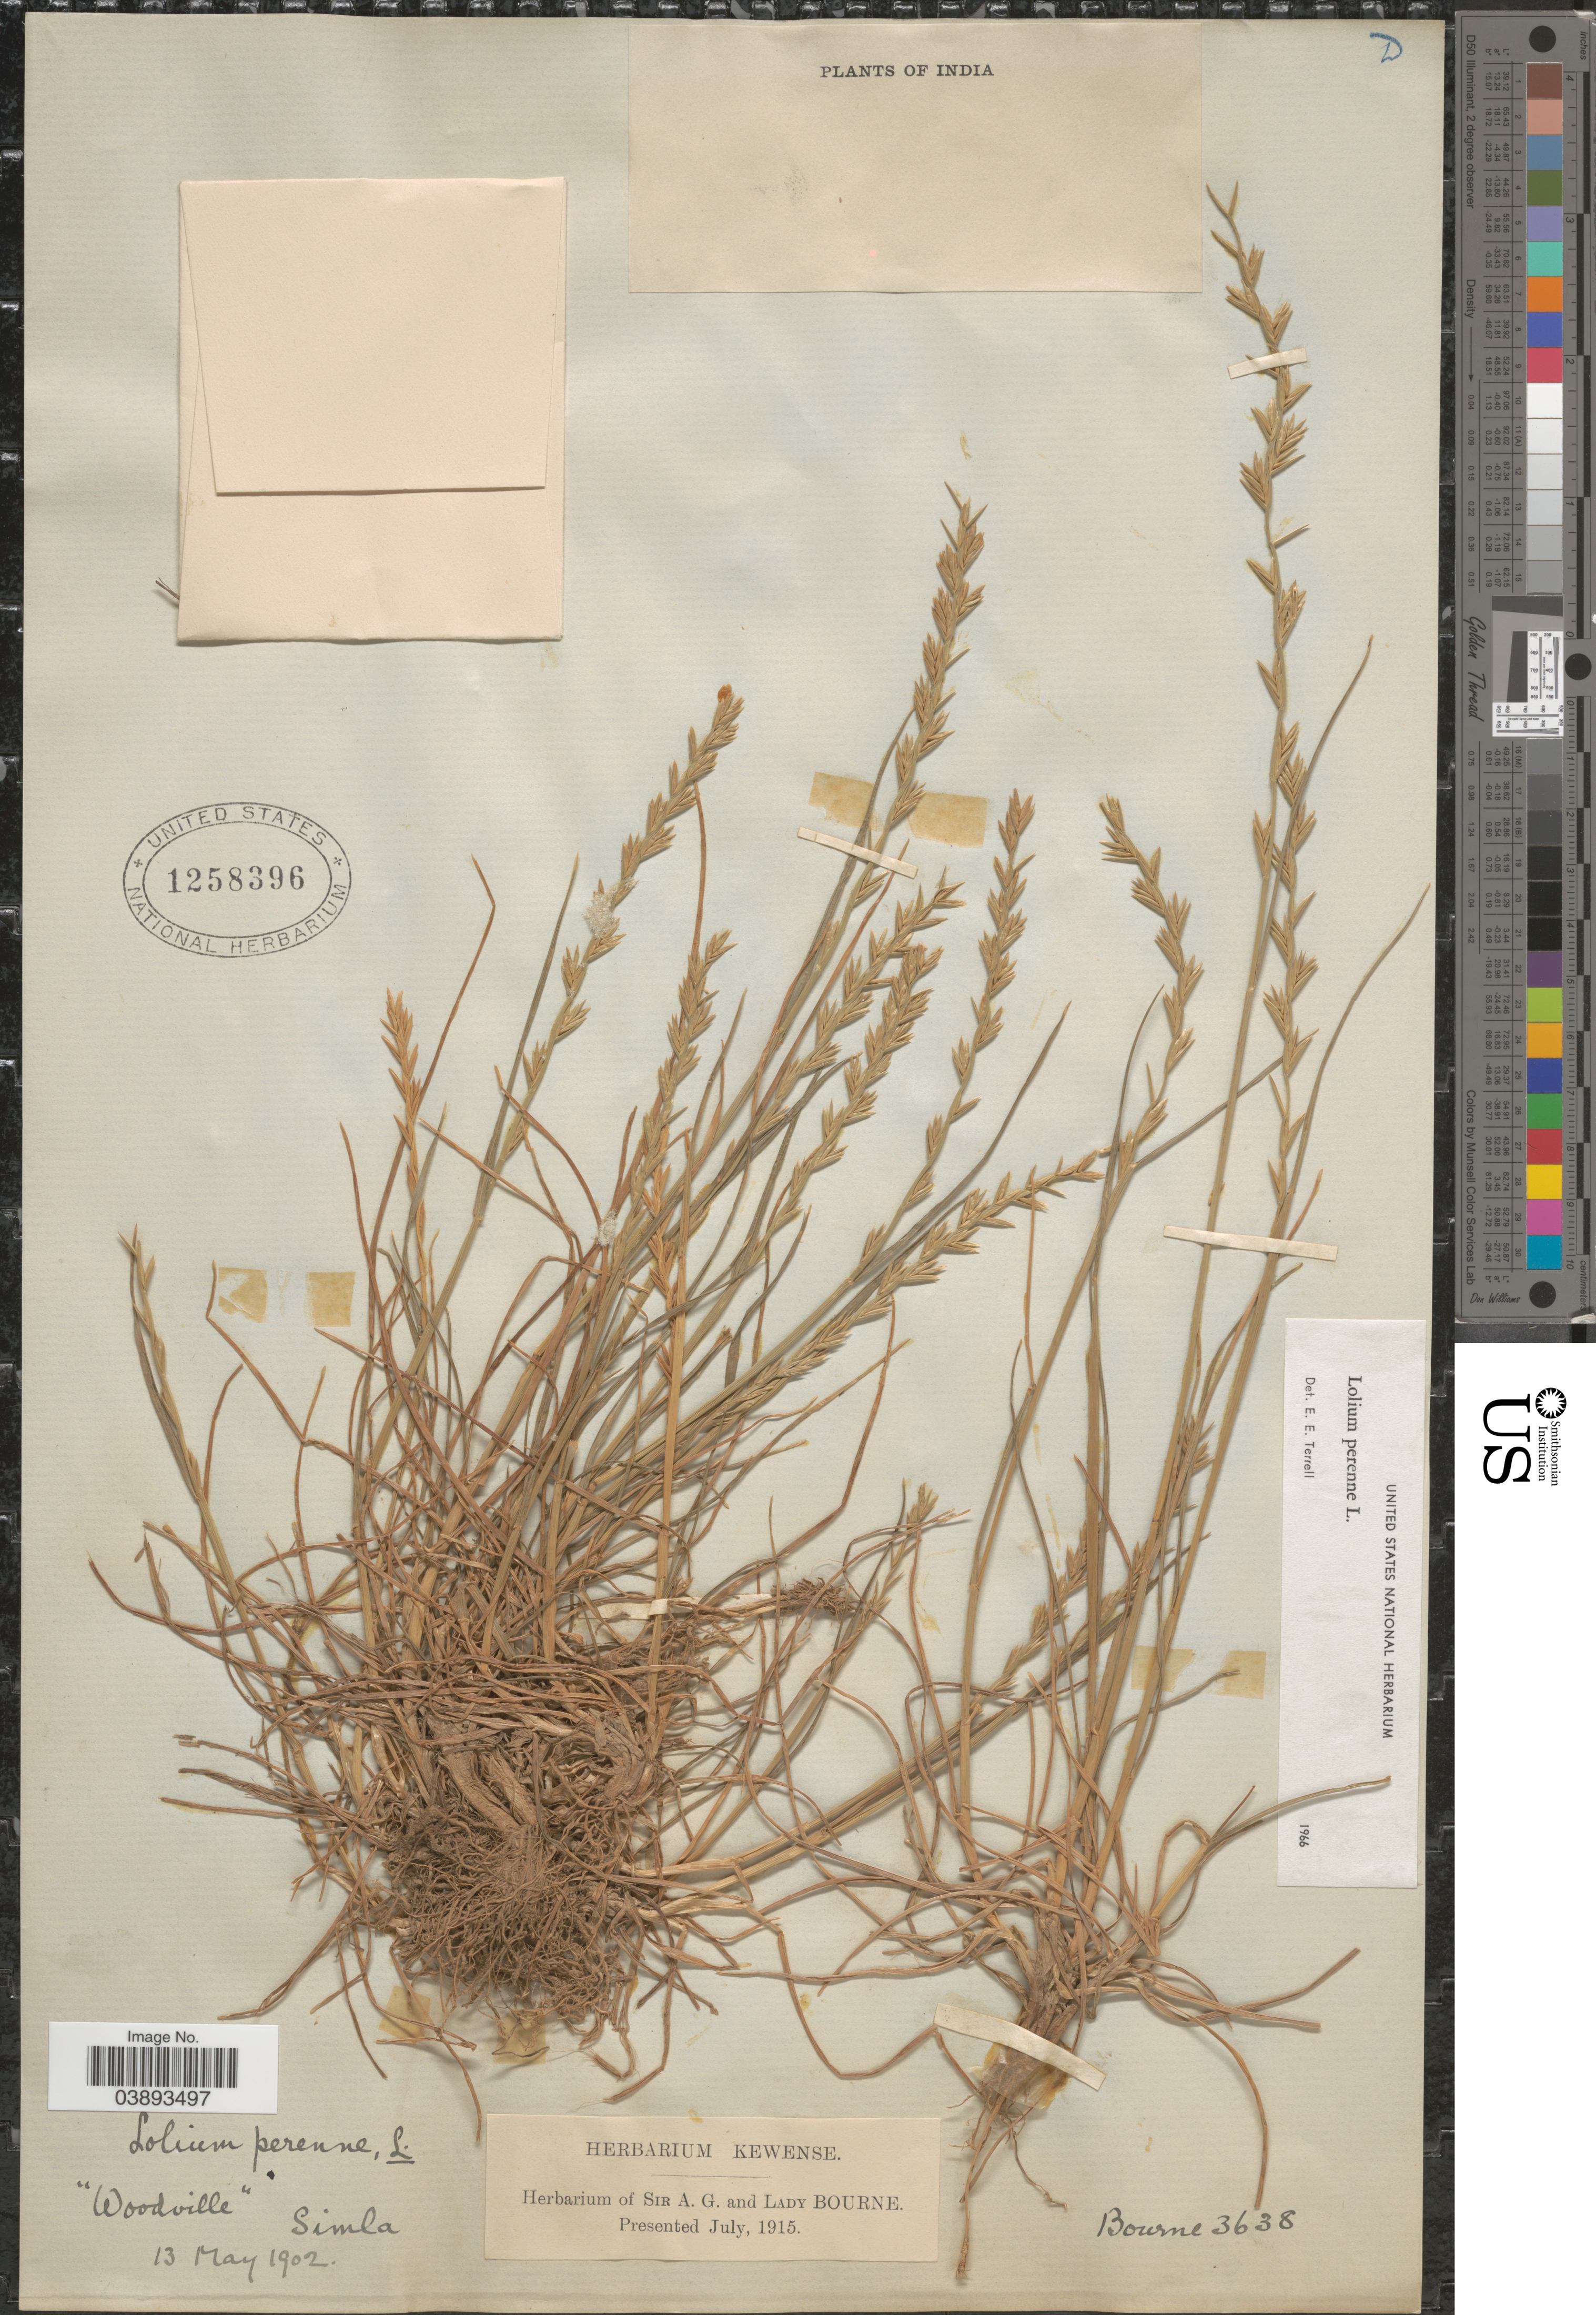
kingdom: Plantae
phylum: Tracheophyta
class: Liliopsida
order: Poales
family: Poaceae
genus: Lolium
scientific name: Lolium perenne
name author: L.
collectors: -- Bourne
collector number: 3638 ?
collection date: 1902-05-13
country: India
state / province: Himachal Pradesh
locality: Woodville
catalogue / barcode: US 1258396